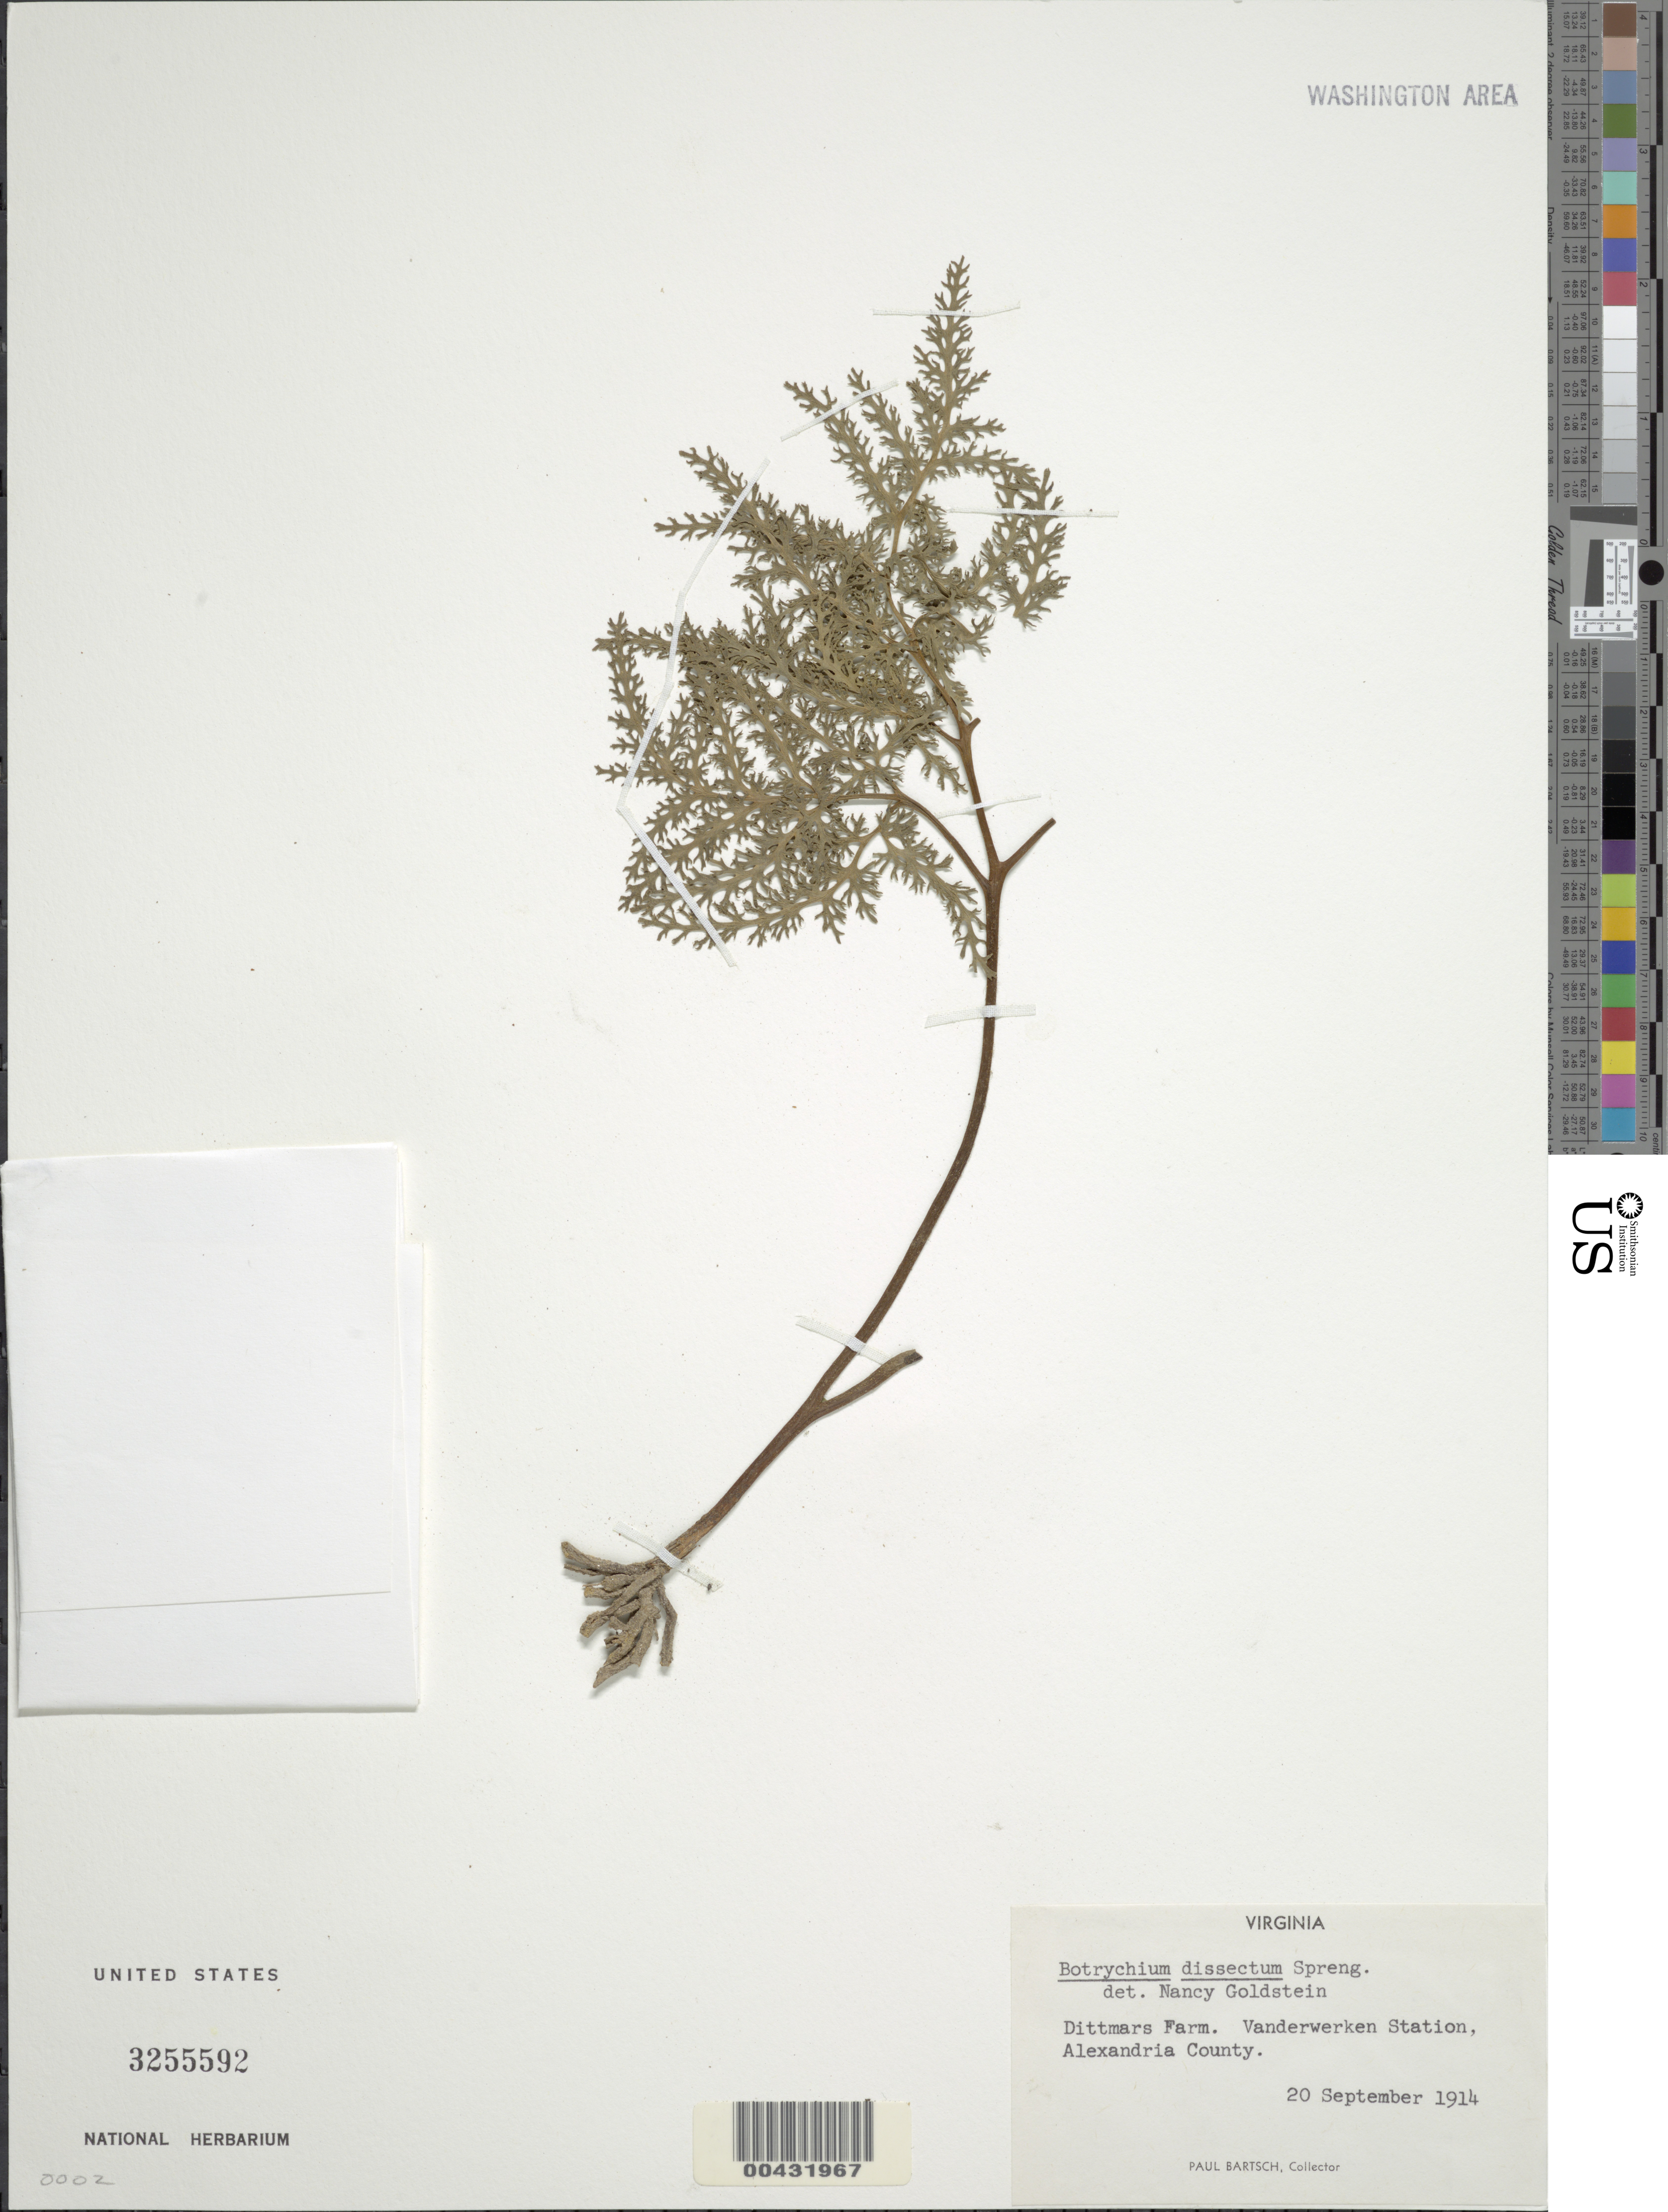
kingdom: Plantae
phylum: Tracheophyta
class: Polypodiopsida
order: Ophioglossales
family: Ophioglossaceae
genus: Botrychium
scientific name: Botrychium dissectum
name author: Spreng.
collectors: P. Bartsch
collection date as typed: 20 Sep 1914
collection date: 1914-09-20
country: United States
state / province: Virginia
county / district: Arlington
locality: Dittmar's Farm, Vanderwerken Station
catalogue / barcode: US 3255592